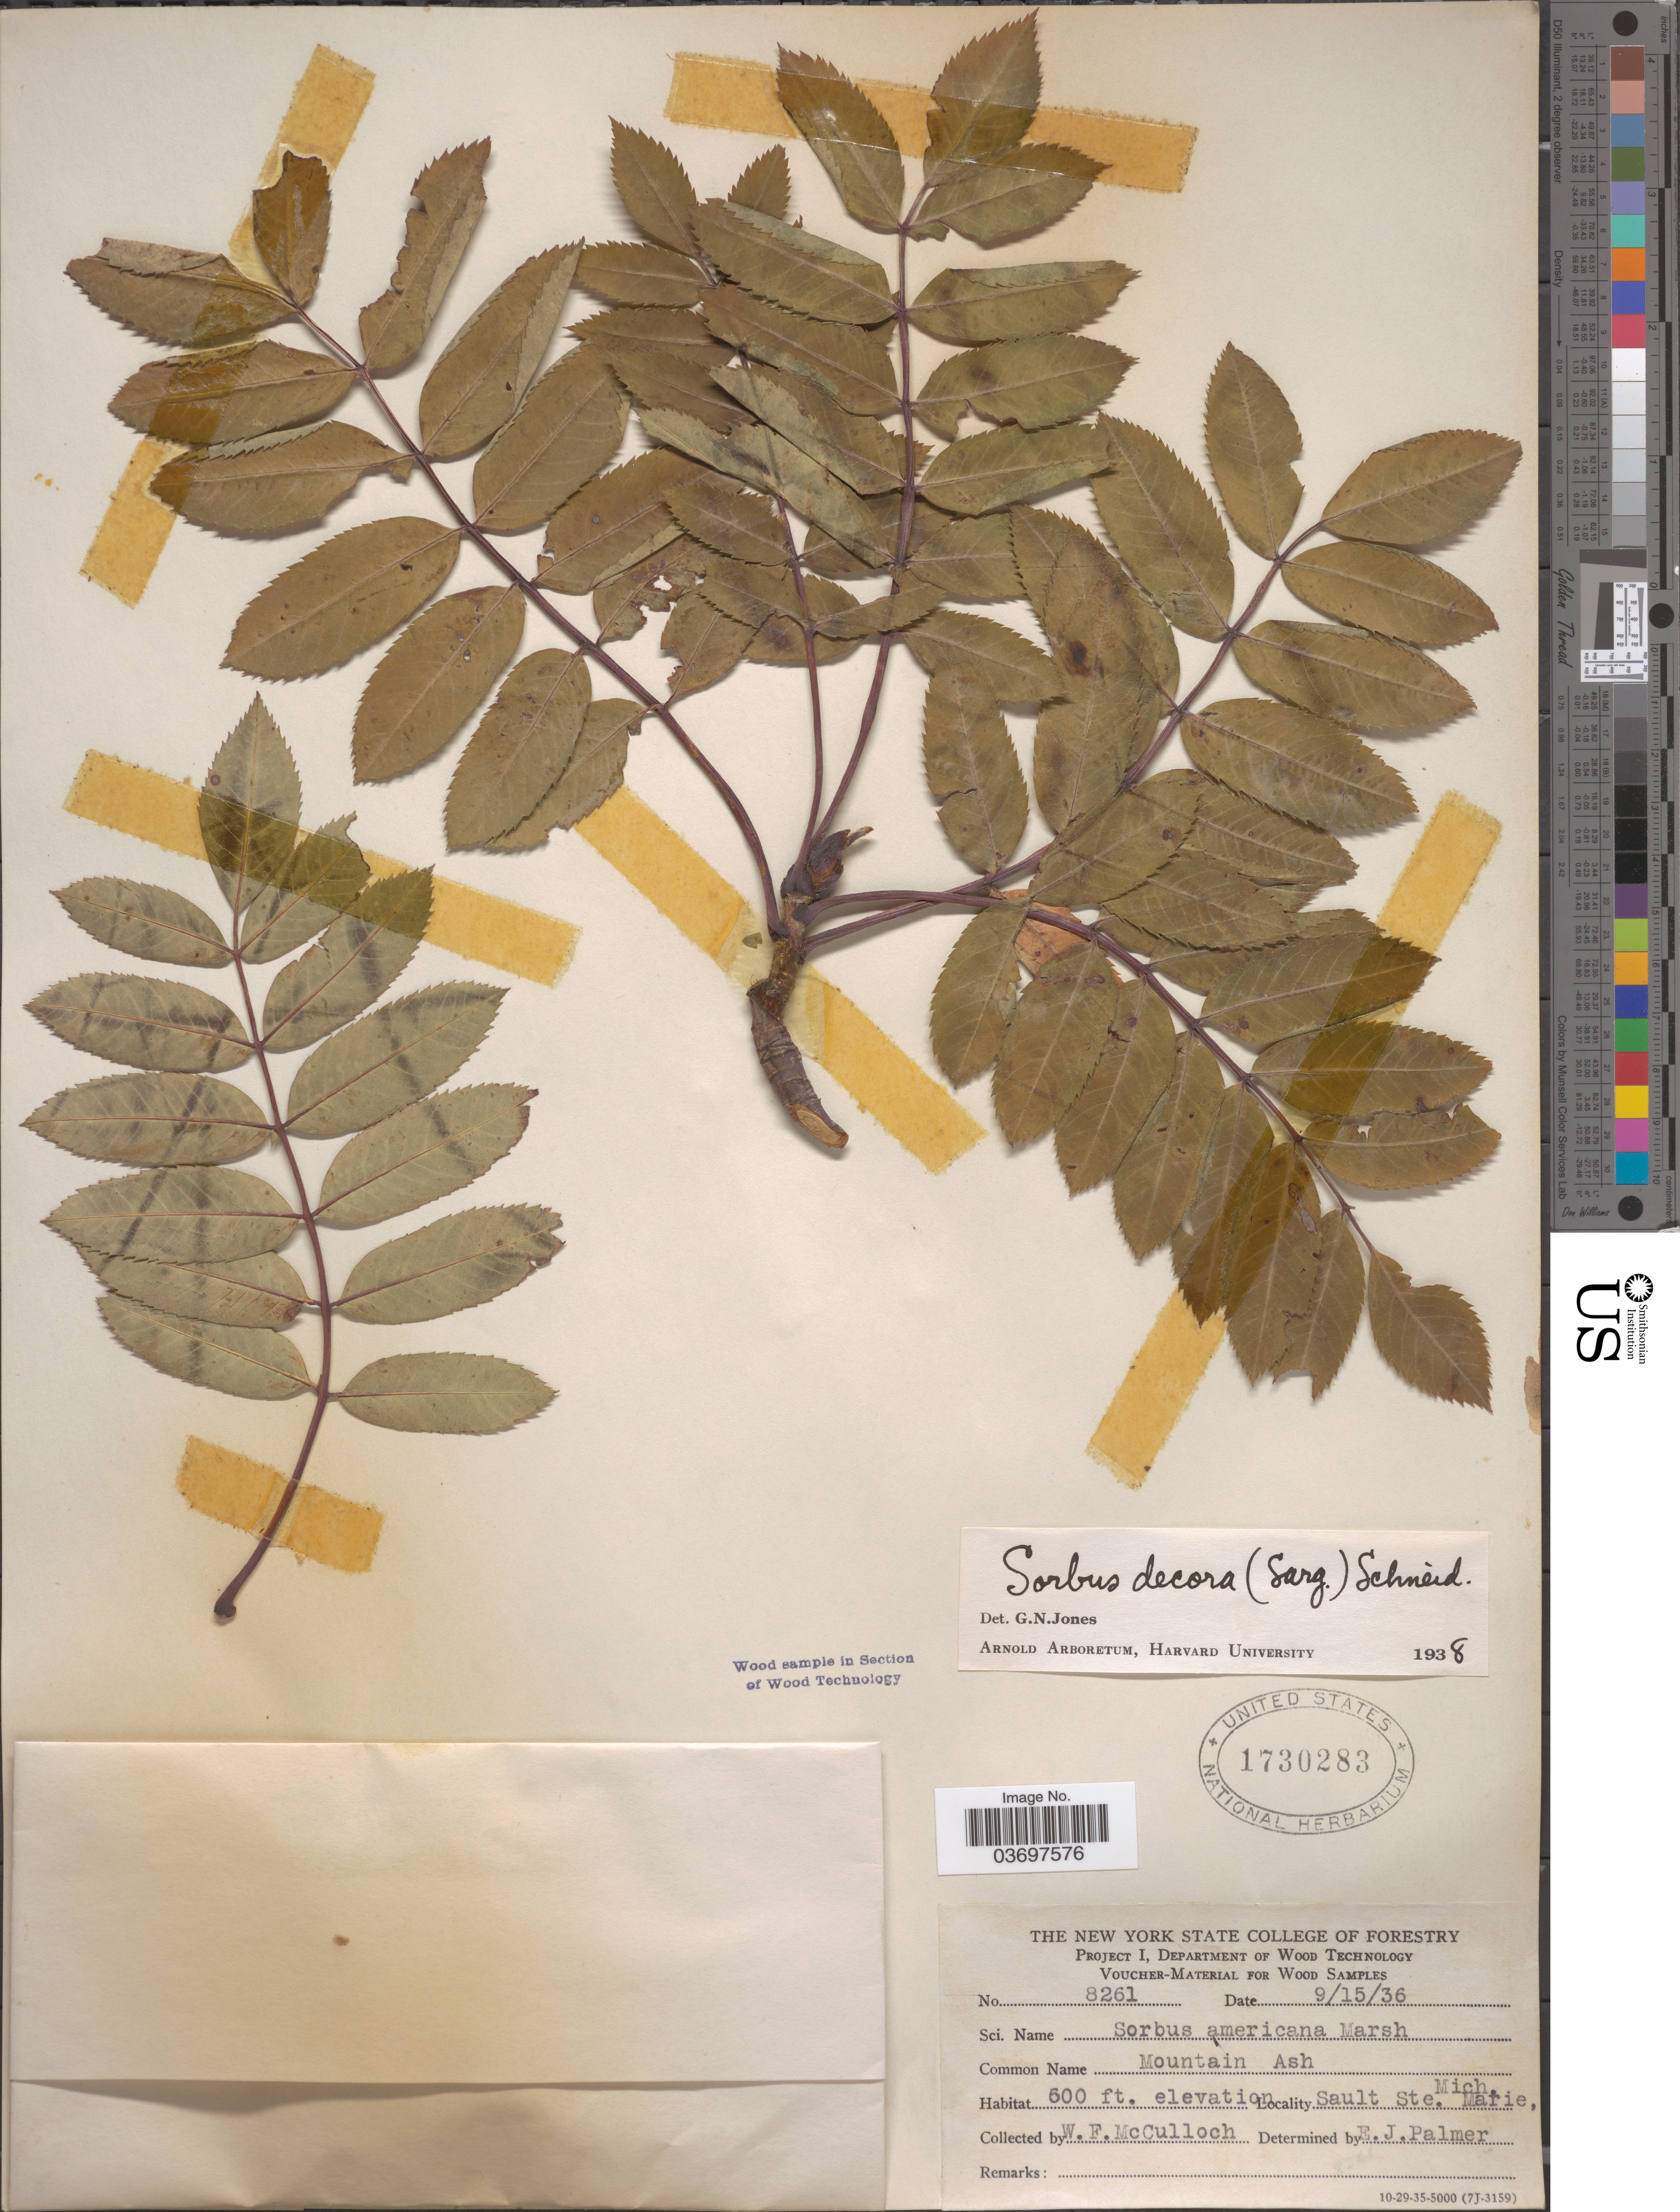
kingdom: Plantae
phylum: Tracheophyta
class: Magnoliopsida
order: Rosales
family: Rosaceae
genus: Sorbus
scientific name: Sorbus decora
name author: (Sarg.) C.K. Schneid.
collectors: W. F. McCulloch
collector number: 8261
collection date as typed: Transcribed d/m/y: 15/9/36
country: United States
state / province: Michigan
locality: Sault Ste. Marie.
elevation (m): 152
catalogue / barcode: US 1730283